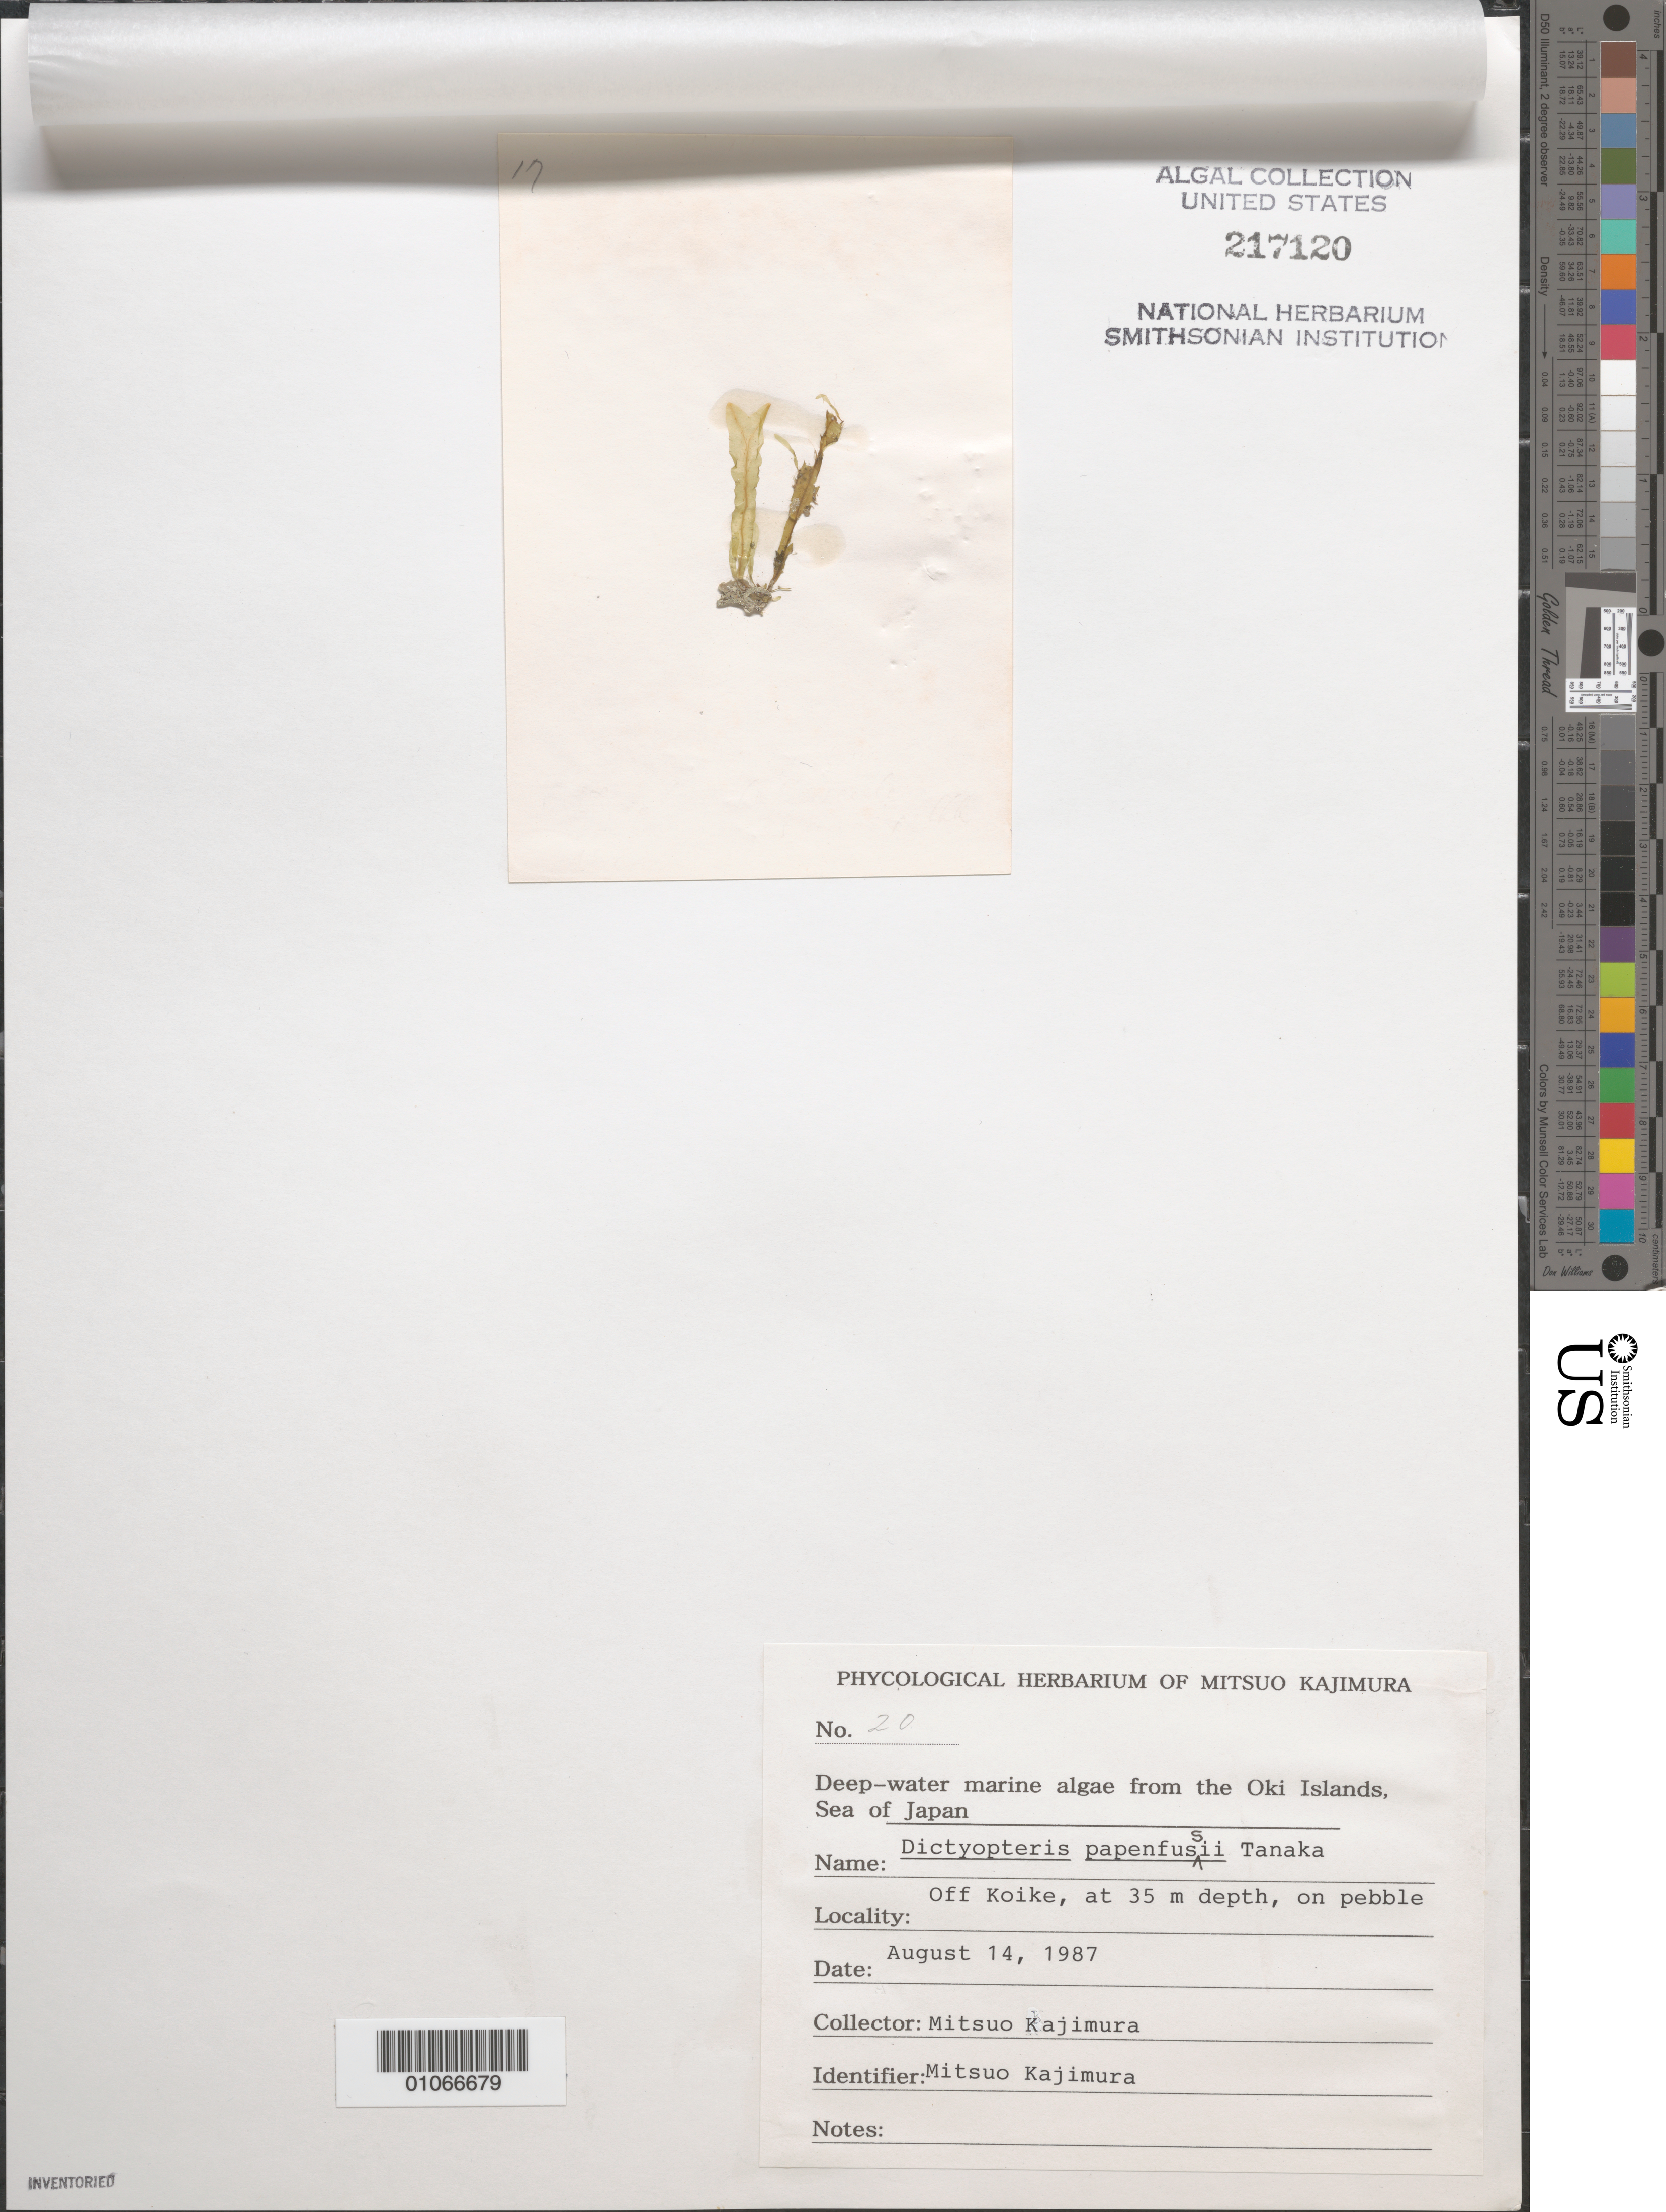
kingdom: Chromista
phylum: Ochrophyta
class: Phaeophyceae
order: Dictyotales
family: Dictyotaceae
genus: Dictyopteris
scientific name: Dictyopteris papenfussii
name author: Tak. Tanaka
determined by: Kajimura, Mitsuo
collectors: M. Kajimura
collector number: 20 & specimen 17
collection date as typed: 14 Aug 1987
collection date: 1987-08-14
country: Japan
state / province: Simane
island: Oki Is.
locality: Off Koike, Sea of Japan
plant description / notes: Phycologial Herbarium of Mitsuo Kajimura, Deep-water marine algae from the Oki Islands, Sea of Japan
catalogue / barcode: US 217120